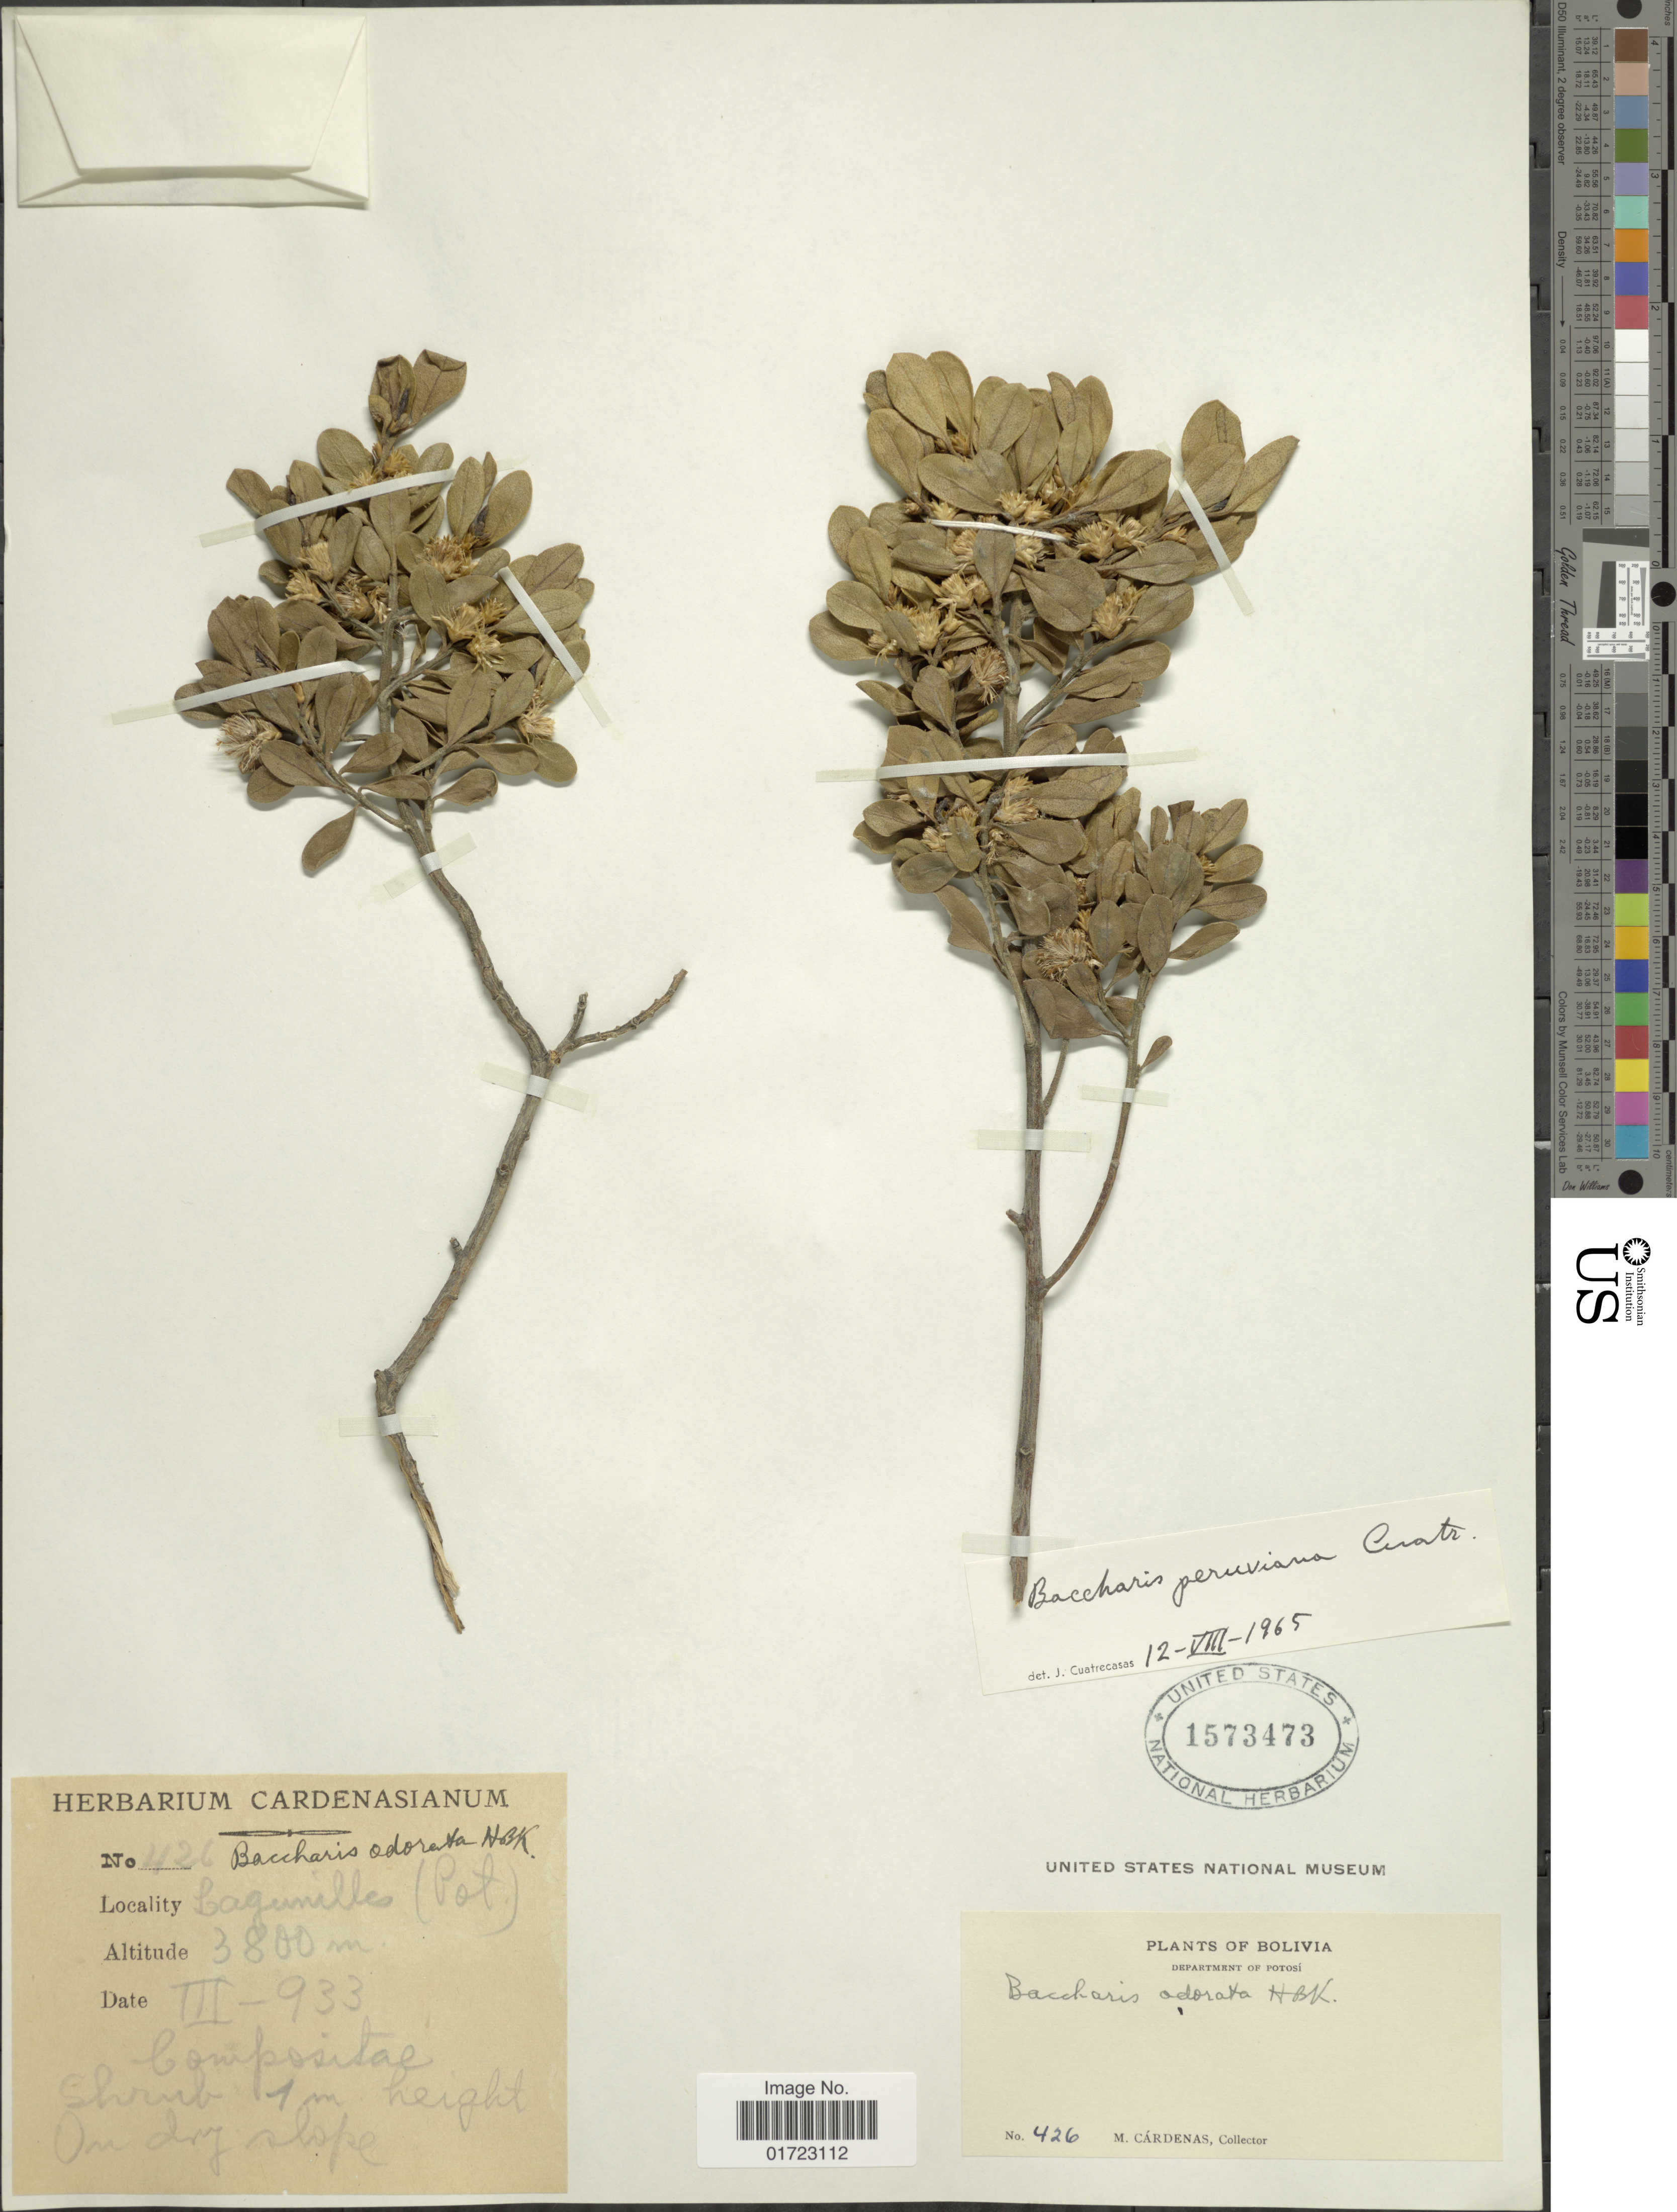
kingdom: Plantae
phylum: Tracheophyta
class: Magnoliopsida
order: Asterales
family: Asteraceae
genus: Baccharis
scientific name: Baccharis peruviana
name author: Cuatrec.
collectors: M. Cárdenas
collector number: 426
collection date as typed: III-933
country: Bolivia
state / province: Potosi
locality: Lagunillas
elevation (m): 3800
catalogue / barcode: US 1573473